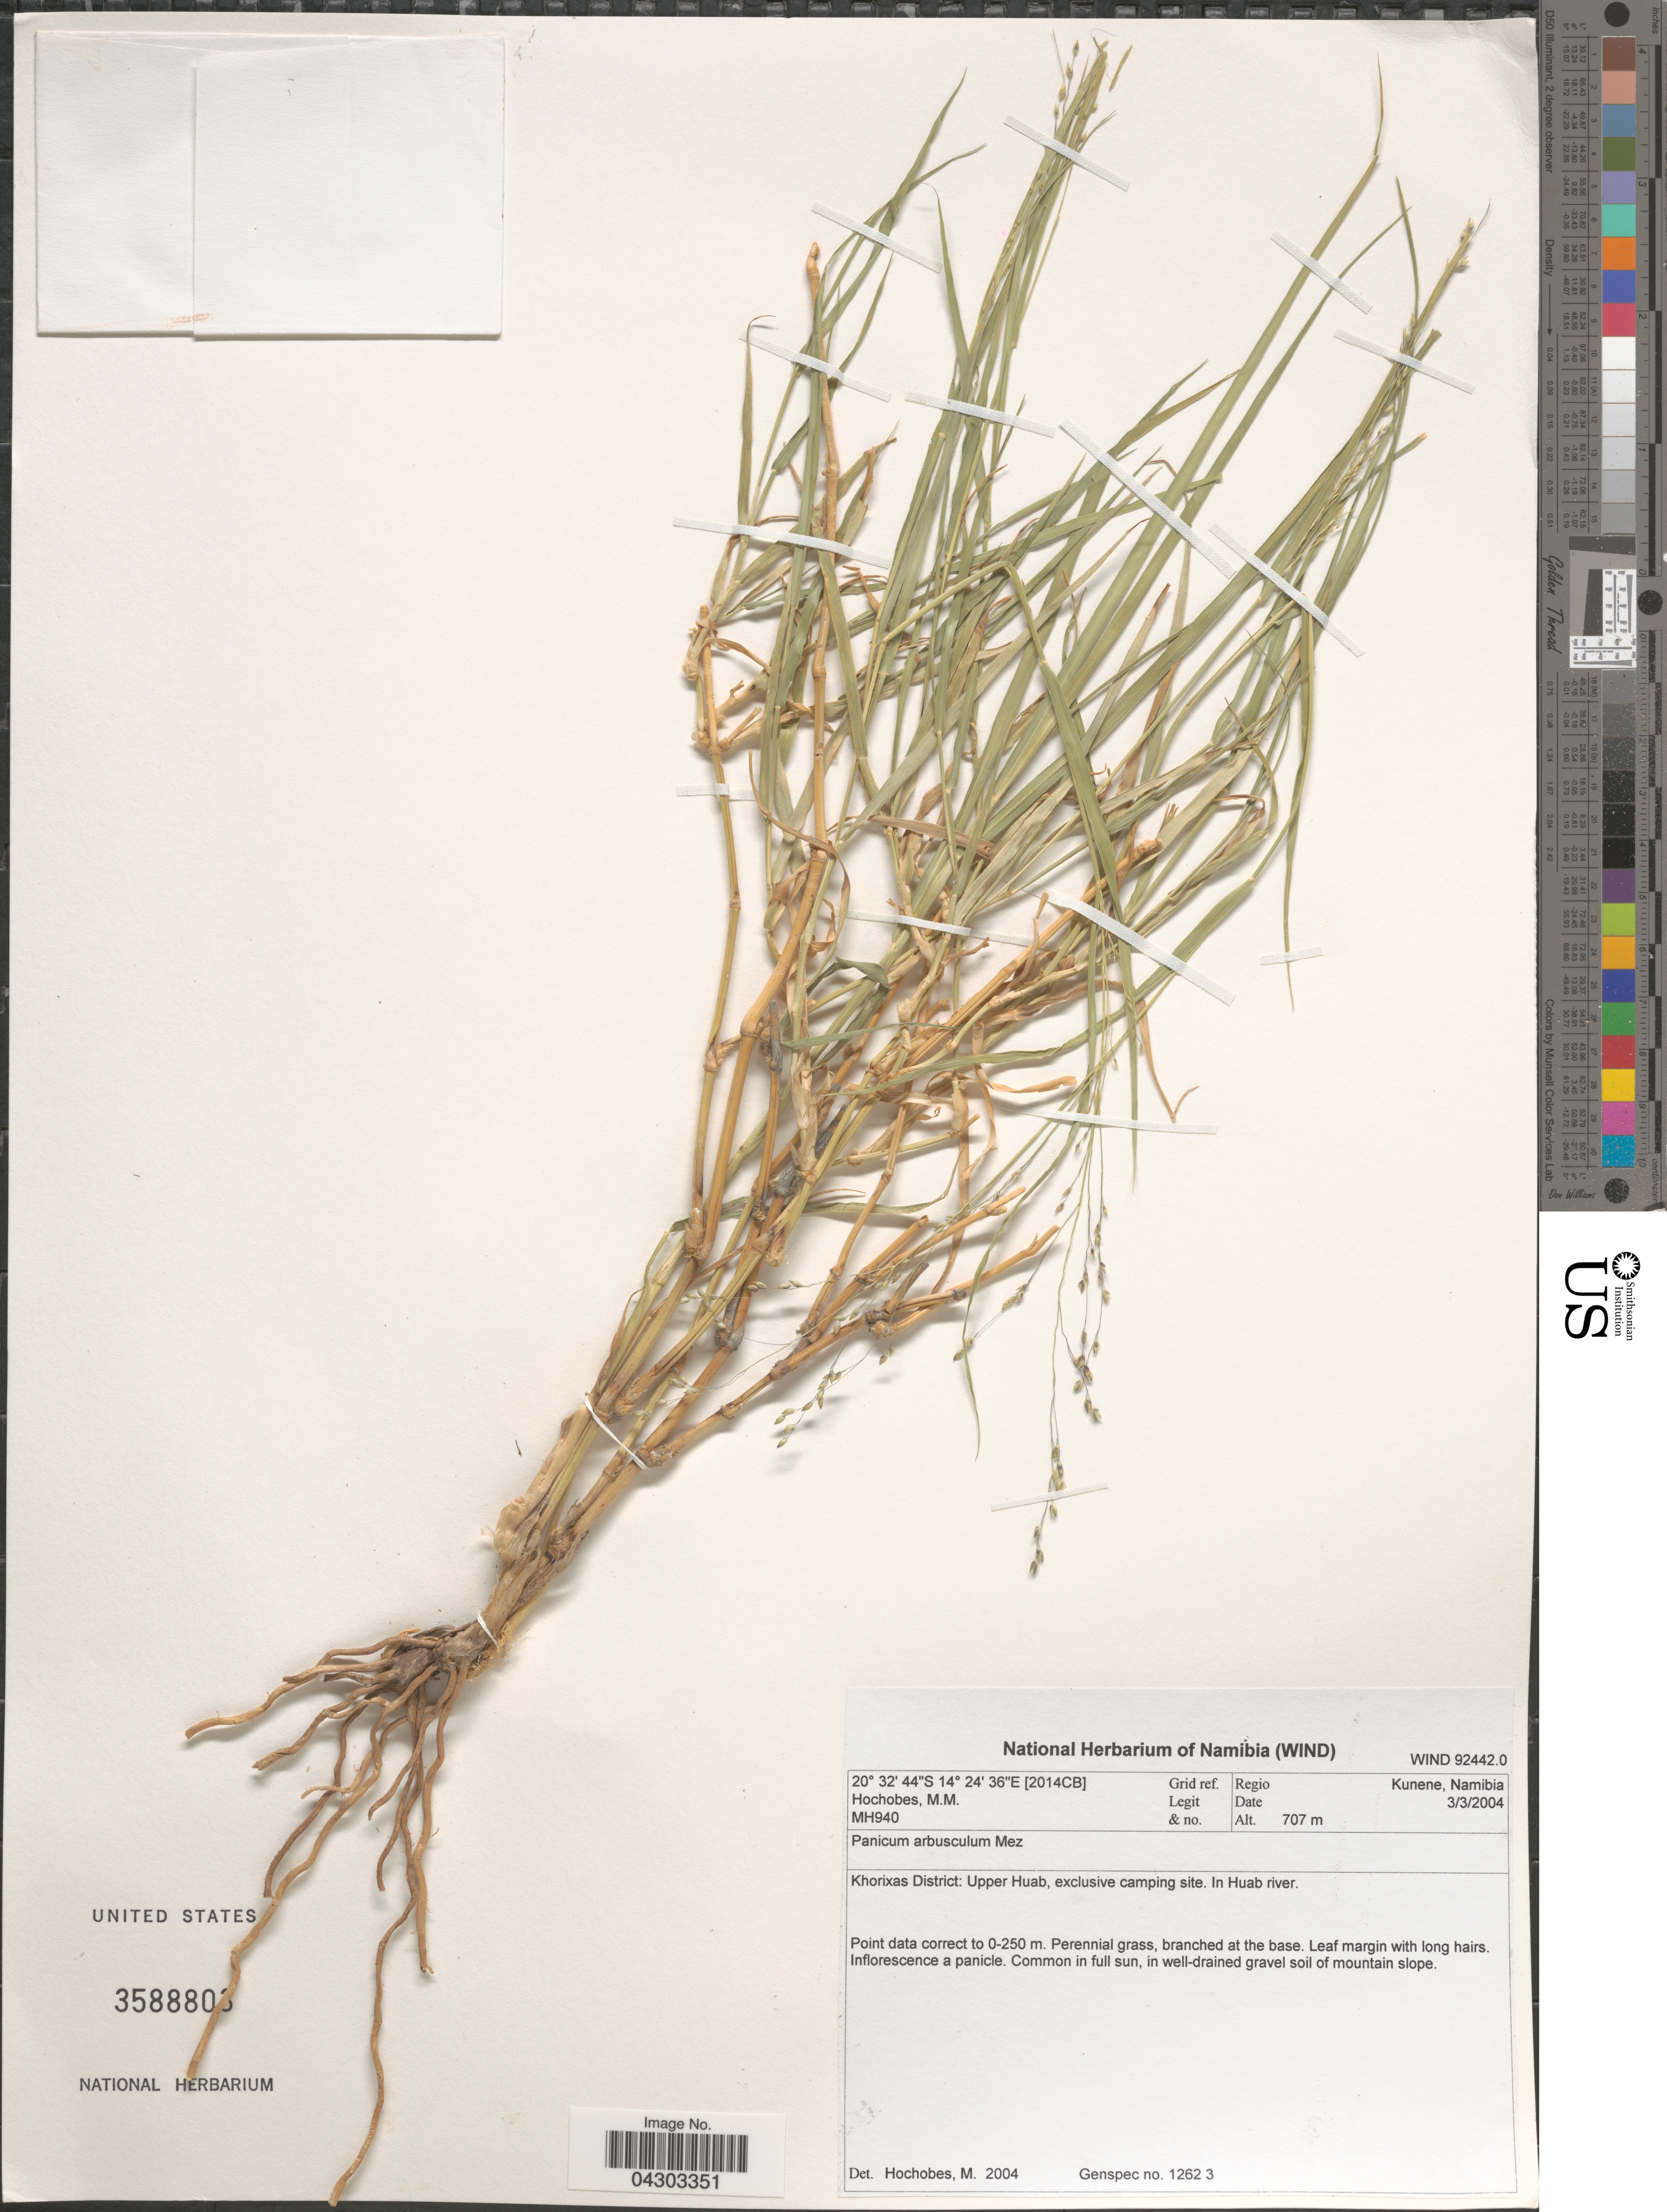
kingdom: Plantae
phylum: Tracheophyta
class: Liliopsida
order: Poales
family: Poaceae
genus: Panicum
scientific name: Panicum arbusculum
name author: Mez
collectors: M. Hochobes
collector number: MH940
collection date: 2004-03-03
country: Namibia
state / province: Kunene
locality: Grid ref. [2014CB]. Regio Kunene, Namibia. Khorixas District: Upper Huab, exclusive camping site. In Huab river. Common in full sun, in well-drained gravel soil of mountain slope.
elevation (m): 707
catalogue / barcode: US 3588803